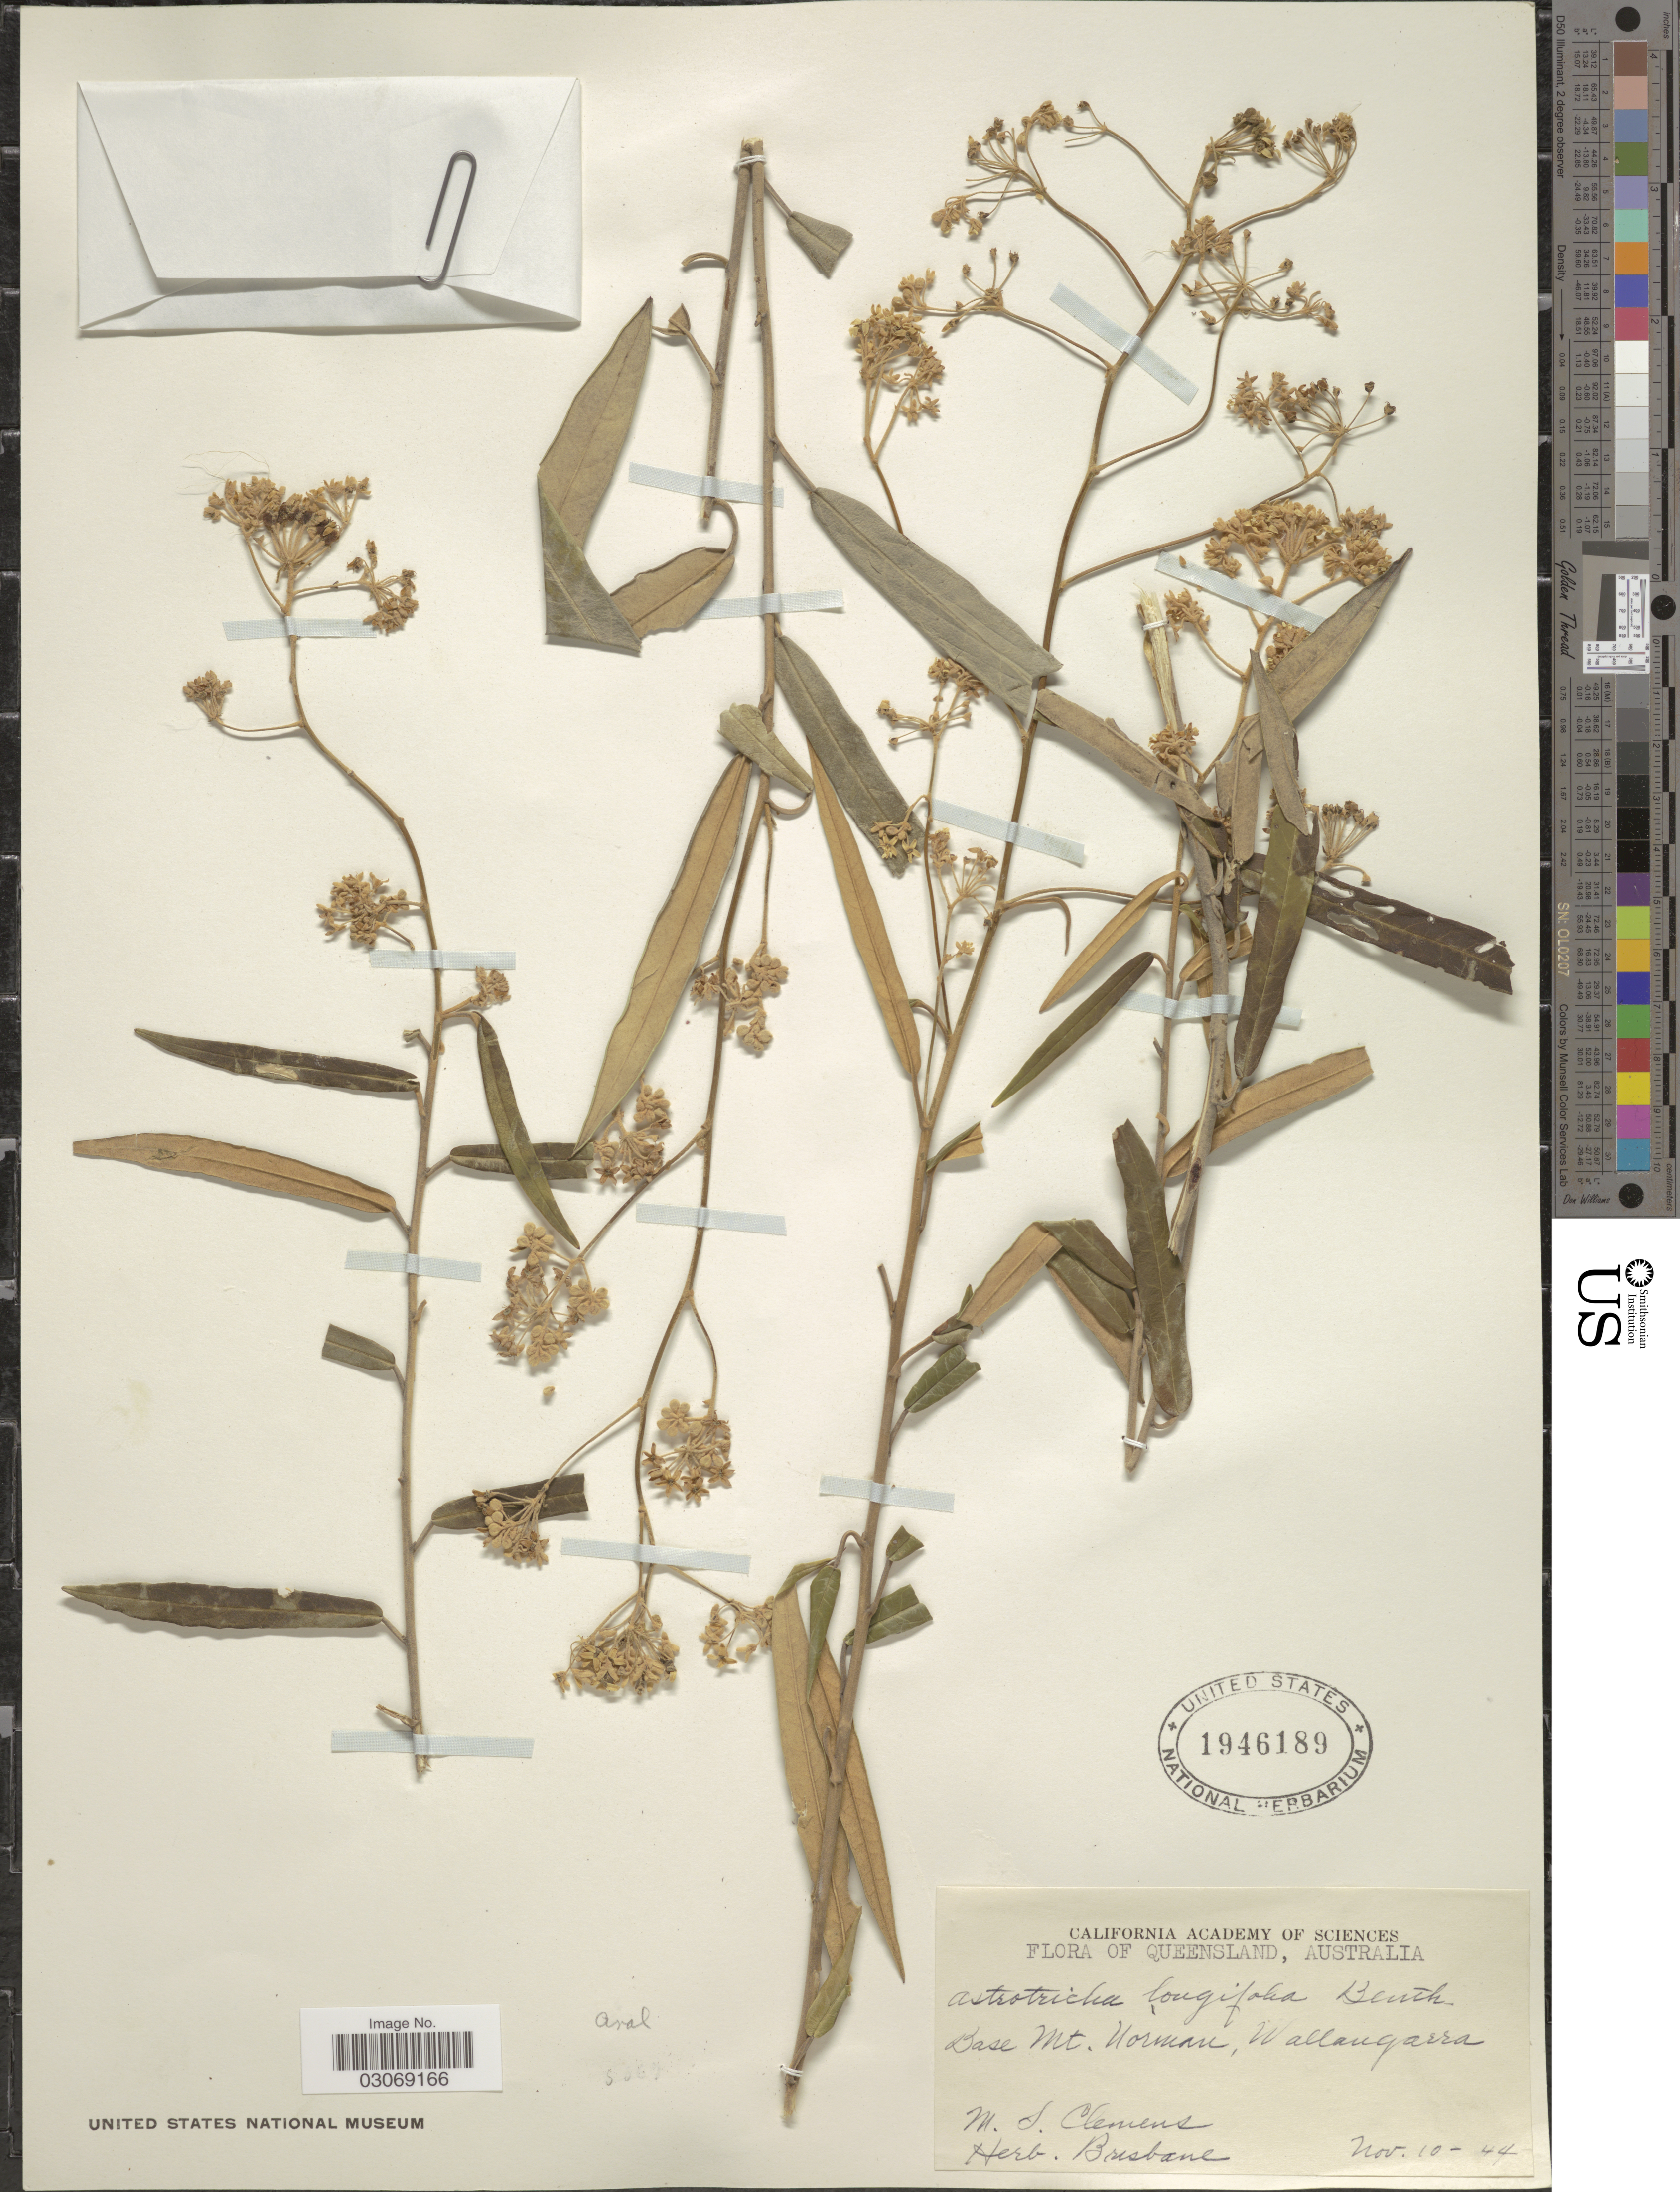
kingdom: Plantae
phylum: Tracheophyta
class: Magnoliopsida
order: Apiales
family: Araliaceae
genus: Astrotricha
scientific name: Astrotricha longifolia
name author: Benth.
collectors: M. S. Clemens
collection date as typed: Transcribed d/m/y: 10/11/44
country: Australia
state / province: Queensland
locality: Base Mt. Norman, Wallangarra.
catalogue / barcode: US 1946189